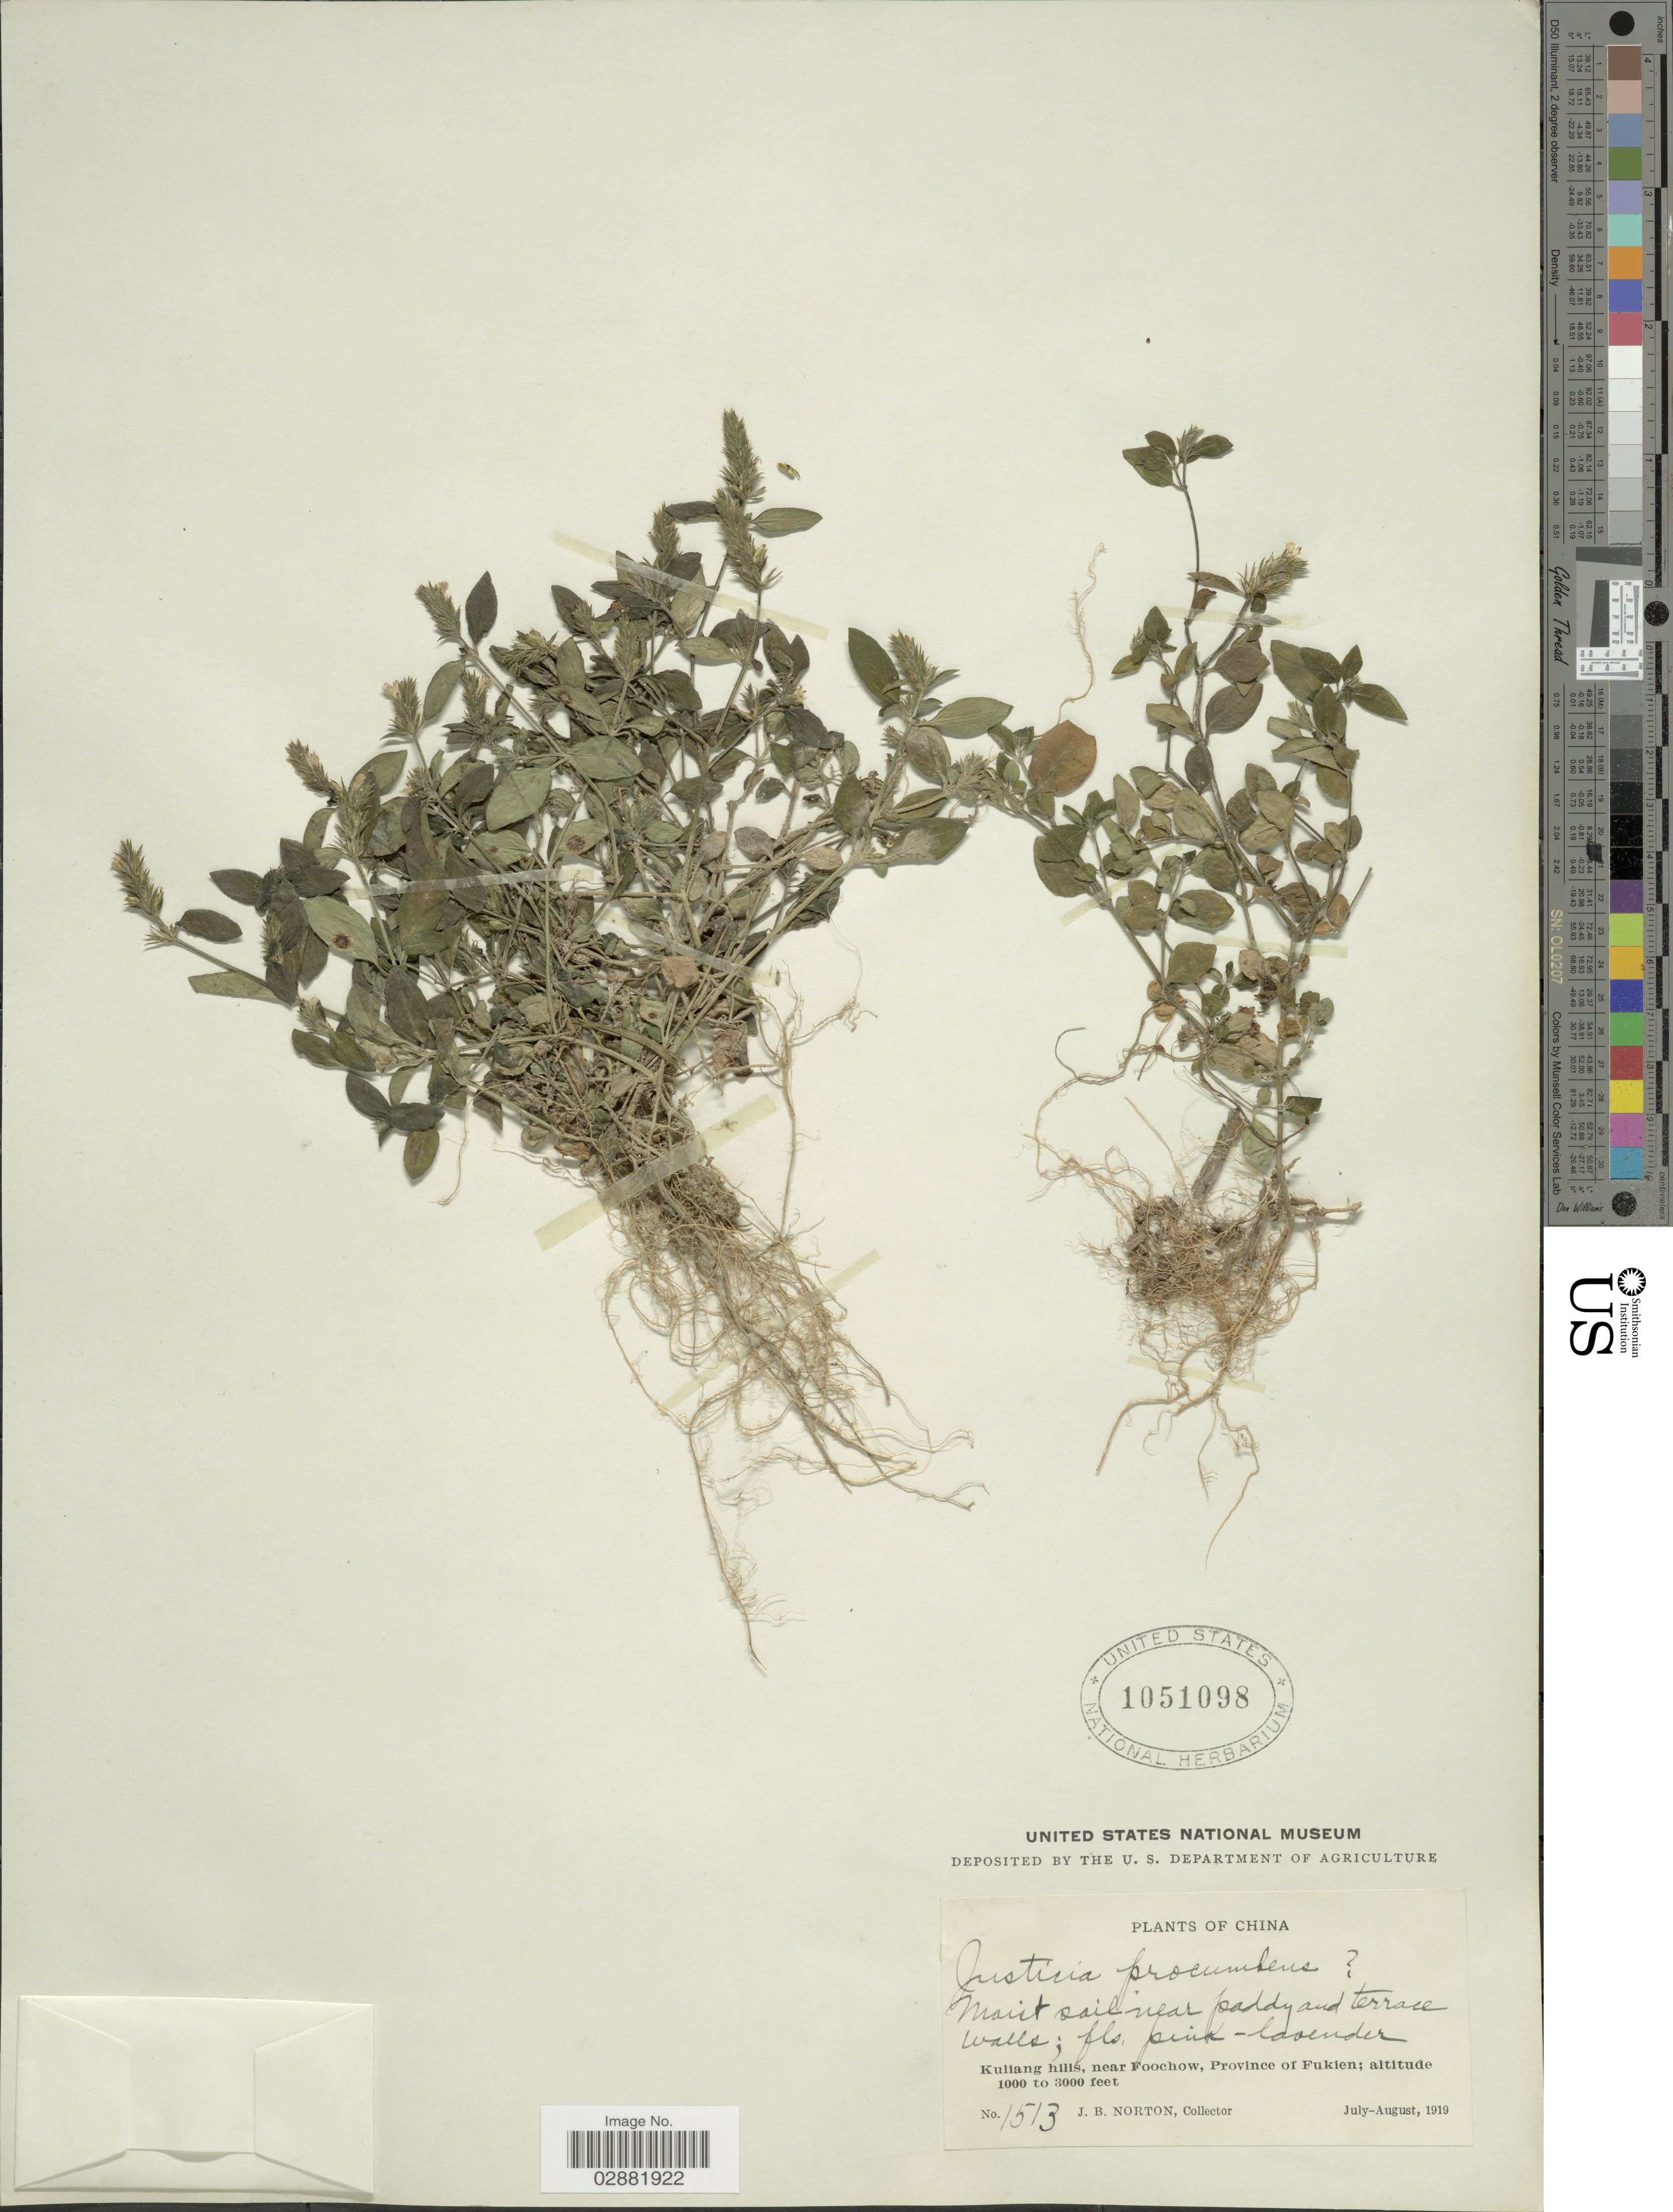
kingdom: Plantae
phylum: Tracheophyta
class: Magnoliopsida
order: Lamiales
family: Acanthaceae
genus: Justicia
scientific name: Justicia procumbens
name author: L.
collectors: J. B. Norton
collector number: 1513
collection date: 1919-07/1919-08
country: China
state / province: Fujian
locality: Kuliang hills, near Foochow, Province of Fukien.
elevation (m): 305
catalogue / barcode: US 1051098